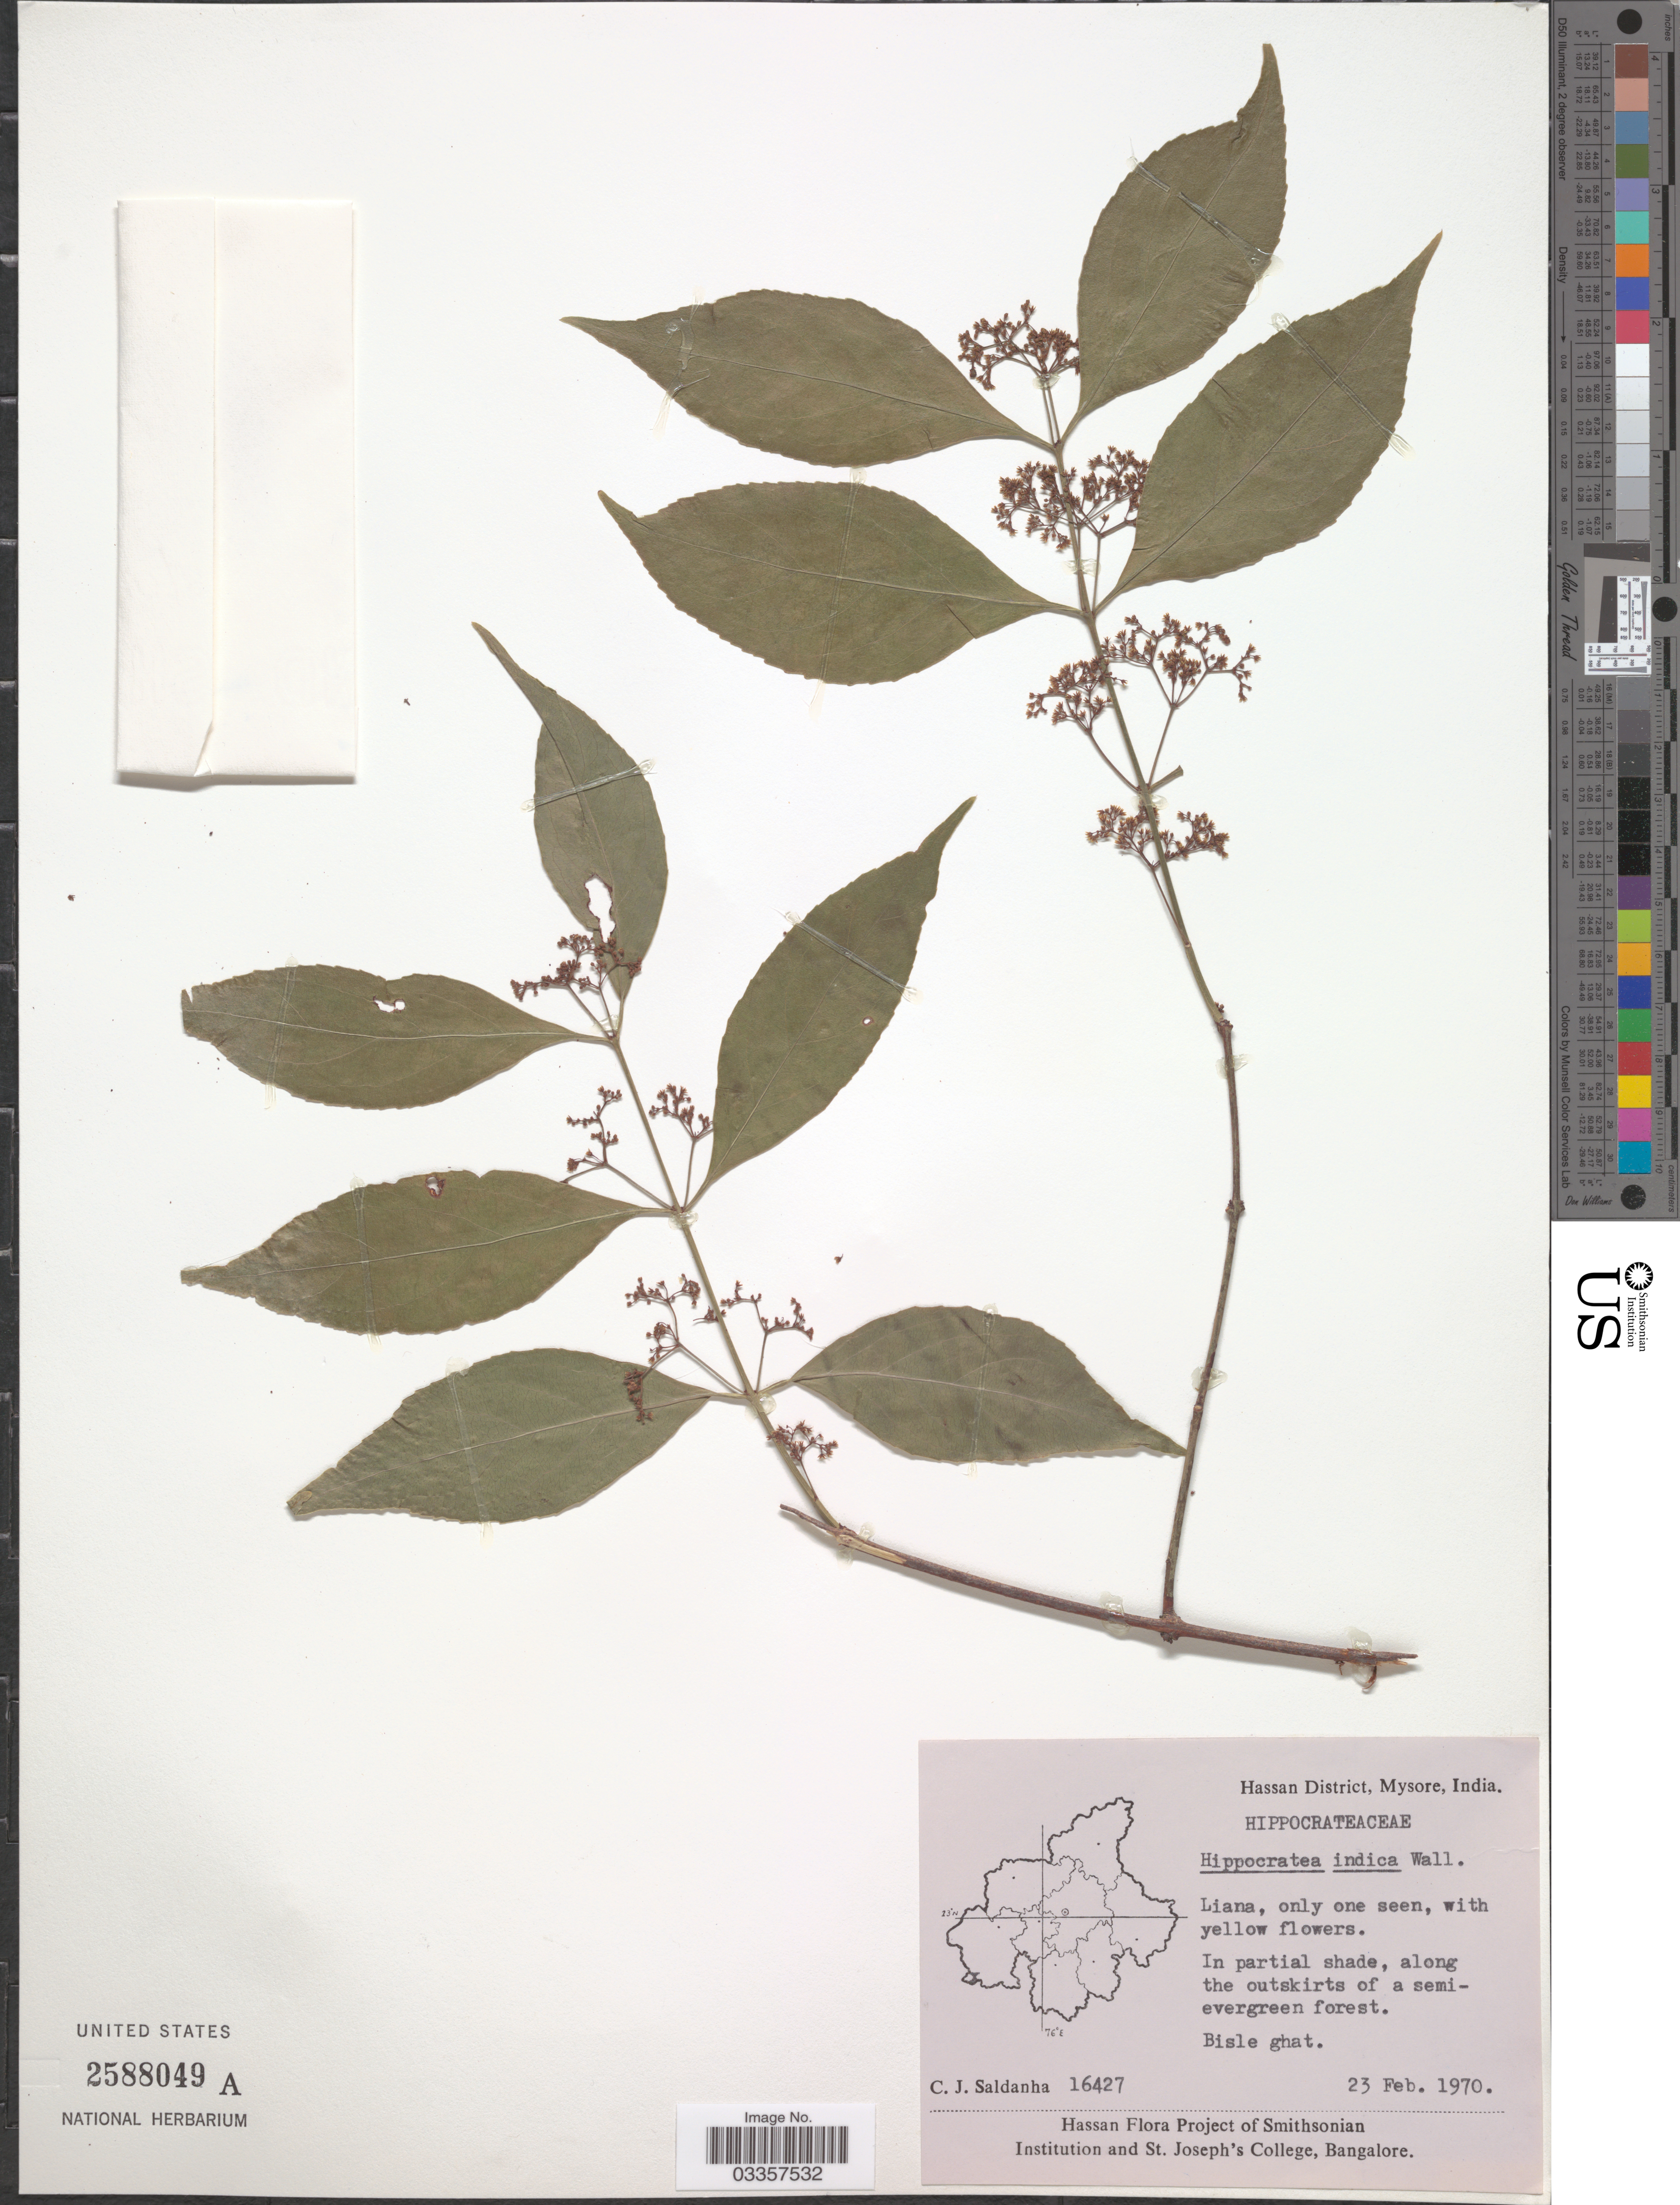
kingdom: Plantae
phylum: Tracheophyta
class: Magnoliopsida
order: Celastrales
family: Celastraceae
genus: Hippocratea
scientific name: Hippocratea indica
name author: Willd.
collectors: C. J. Saldanha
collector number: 16427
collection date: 1970-02-23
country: India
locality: Hassan District, Mysore. Bisle ghat.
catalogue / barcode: US 2588049A